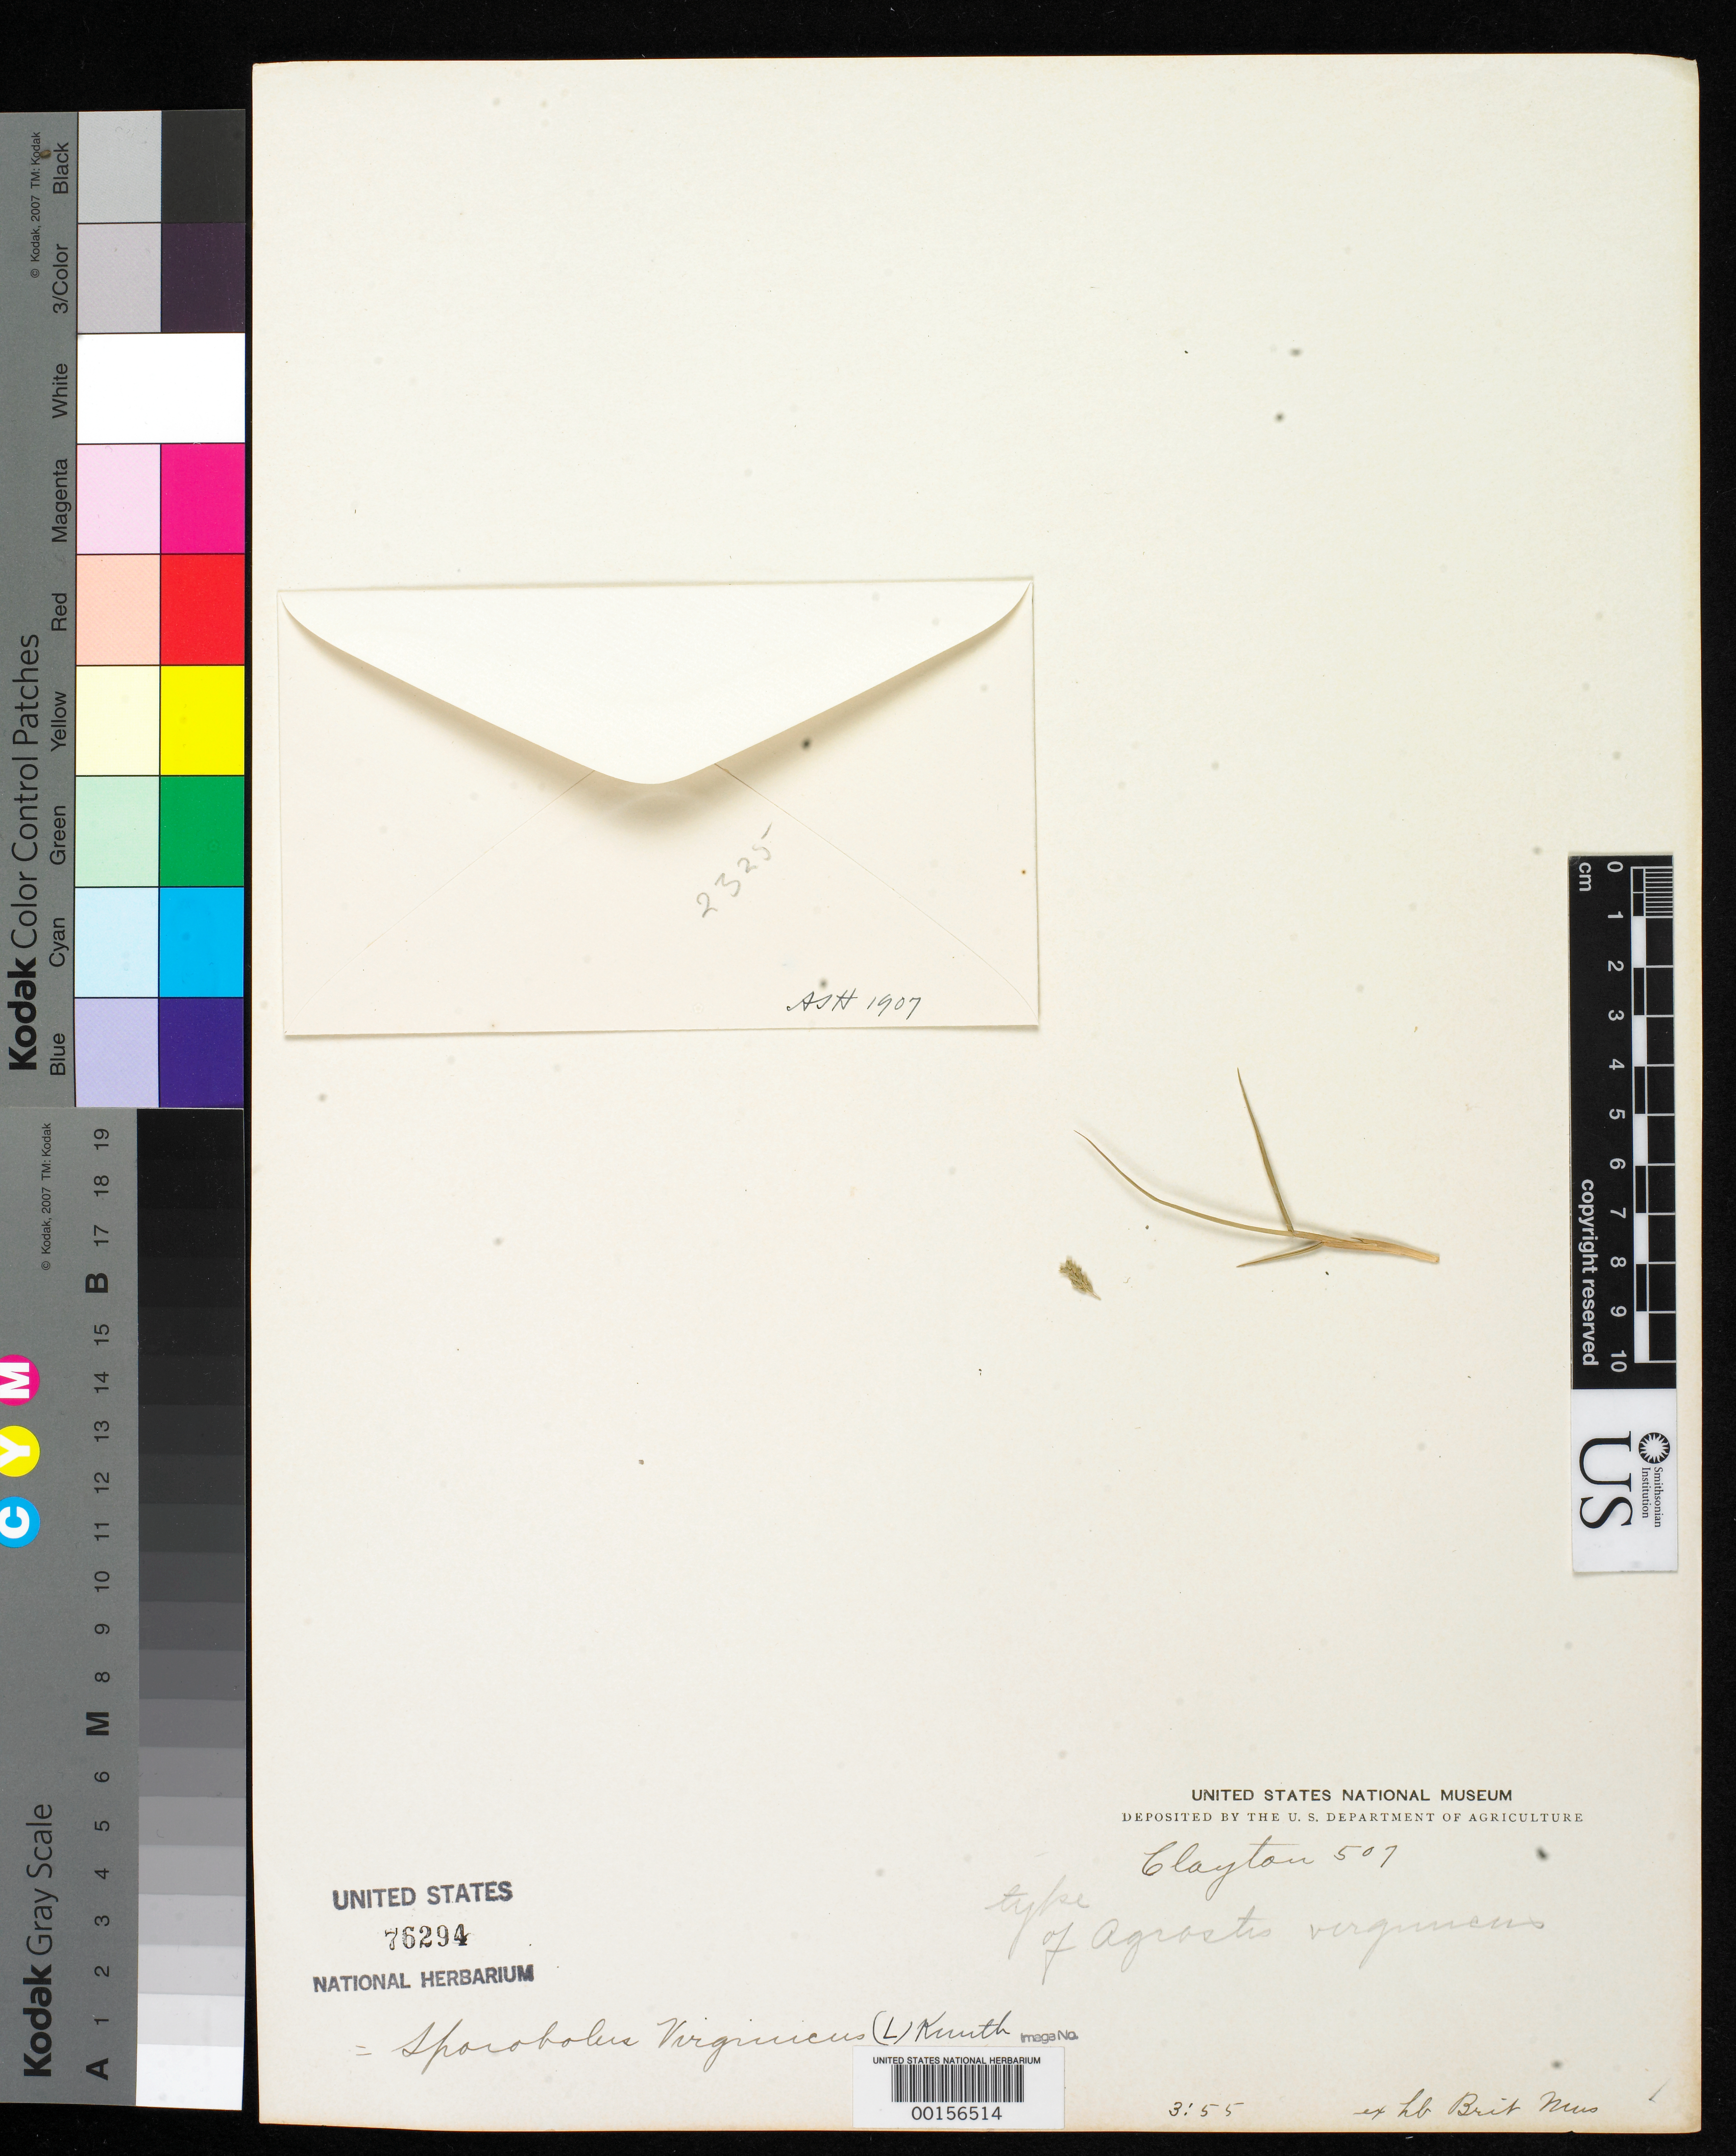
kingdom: Plantae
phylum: Tracheophyta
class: Liliopsida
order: Poales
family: Poaceae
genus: Agrostis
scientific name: Agrostis virginica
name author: L.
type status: Type Fragment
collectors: J. Clayton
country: United States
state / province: Virginia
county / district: Fairfax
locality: West Falls Church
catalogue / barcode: US 76294